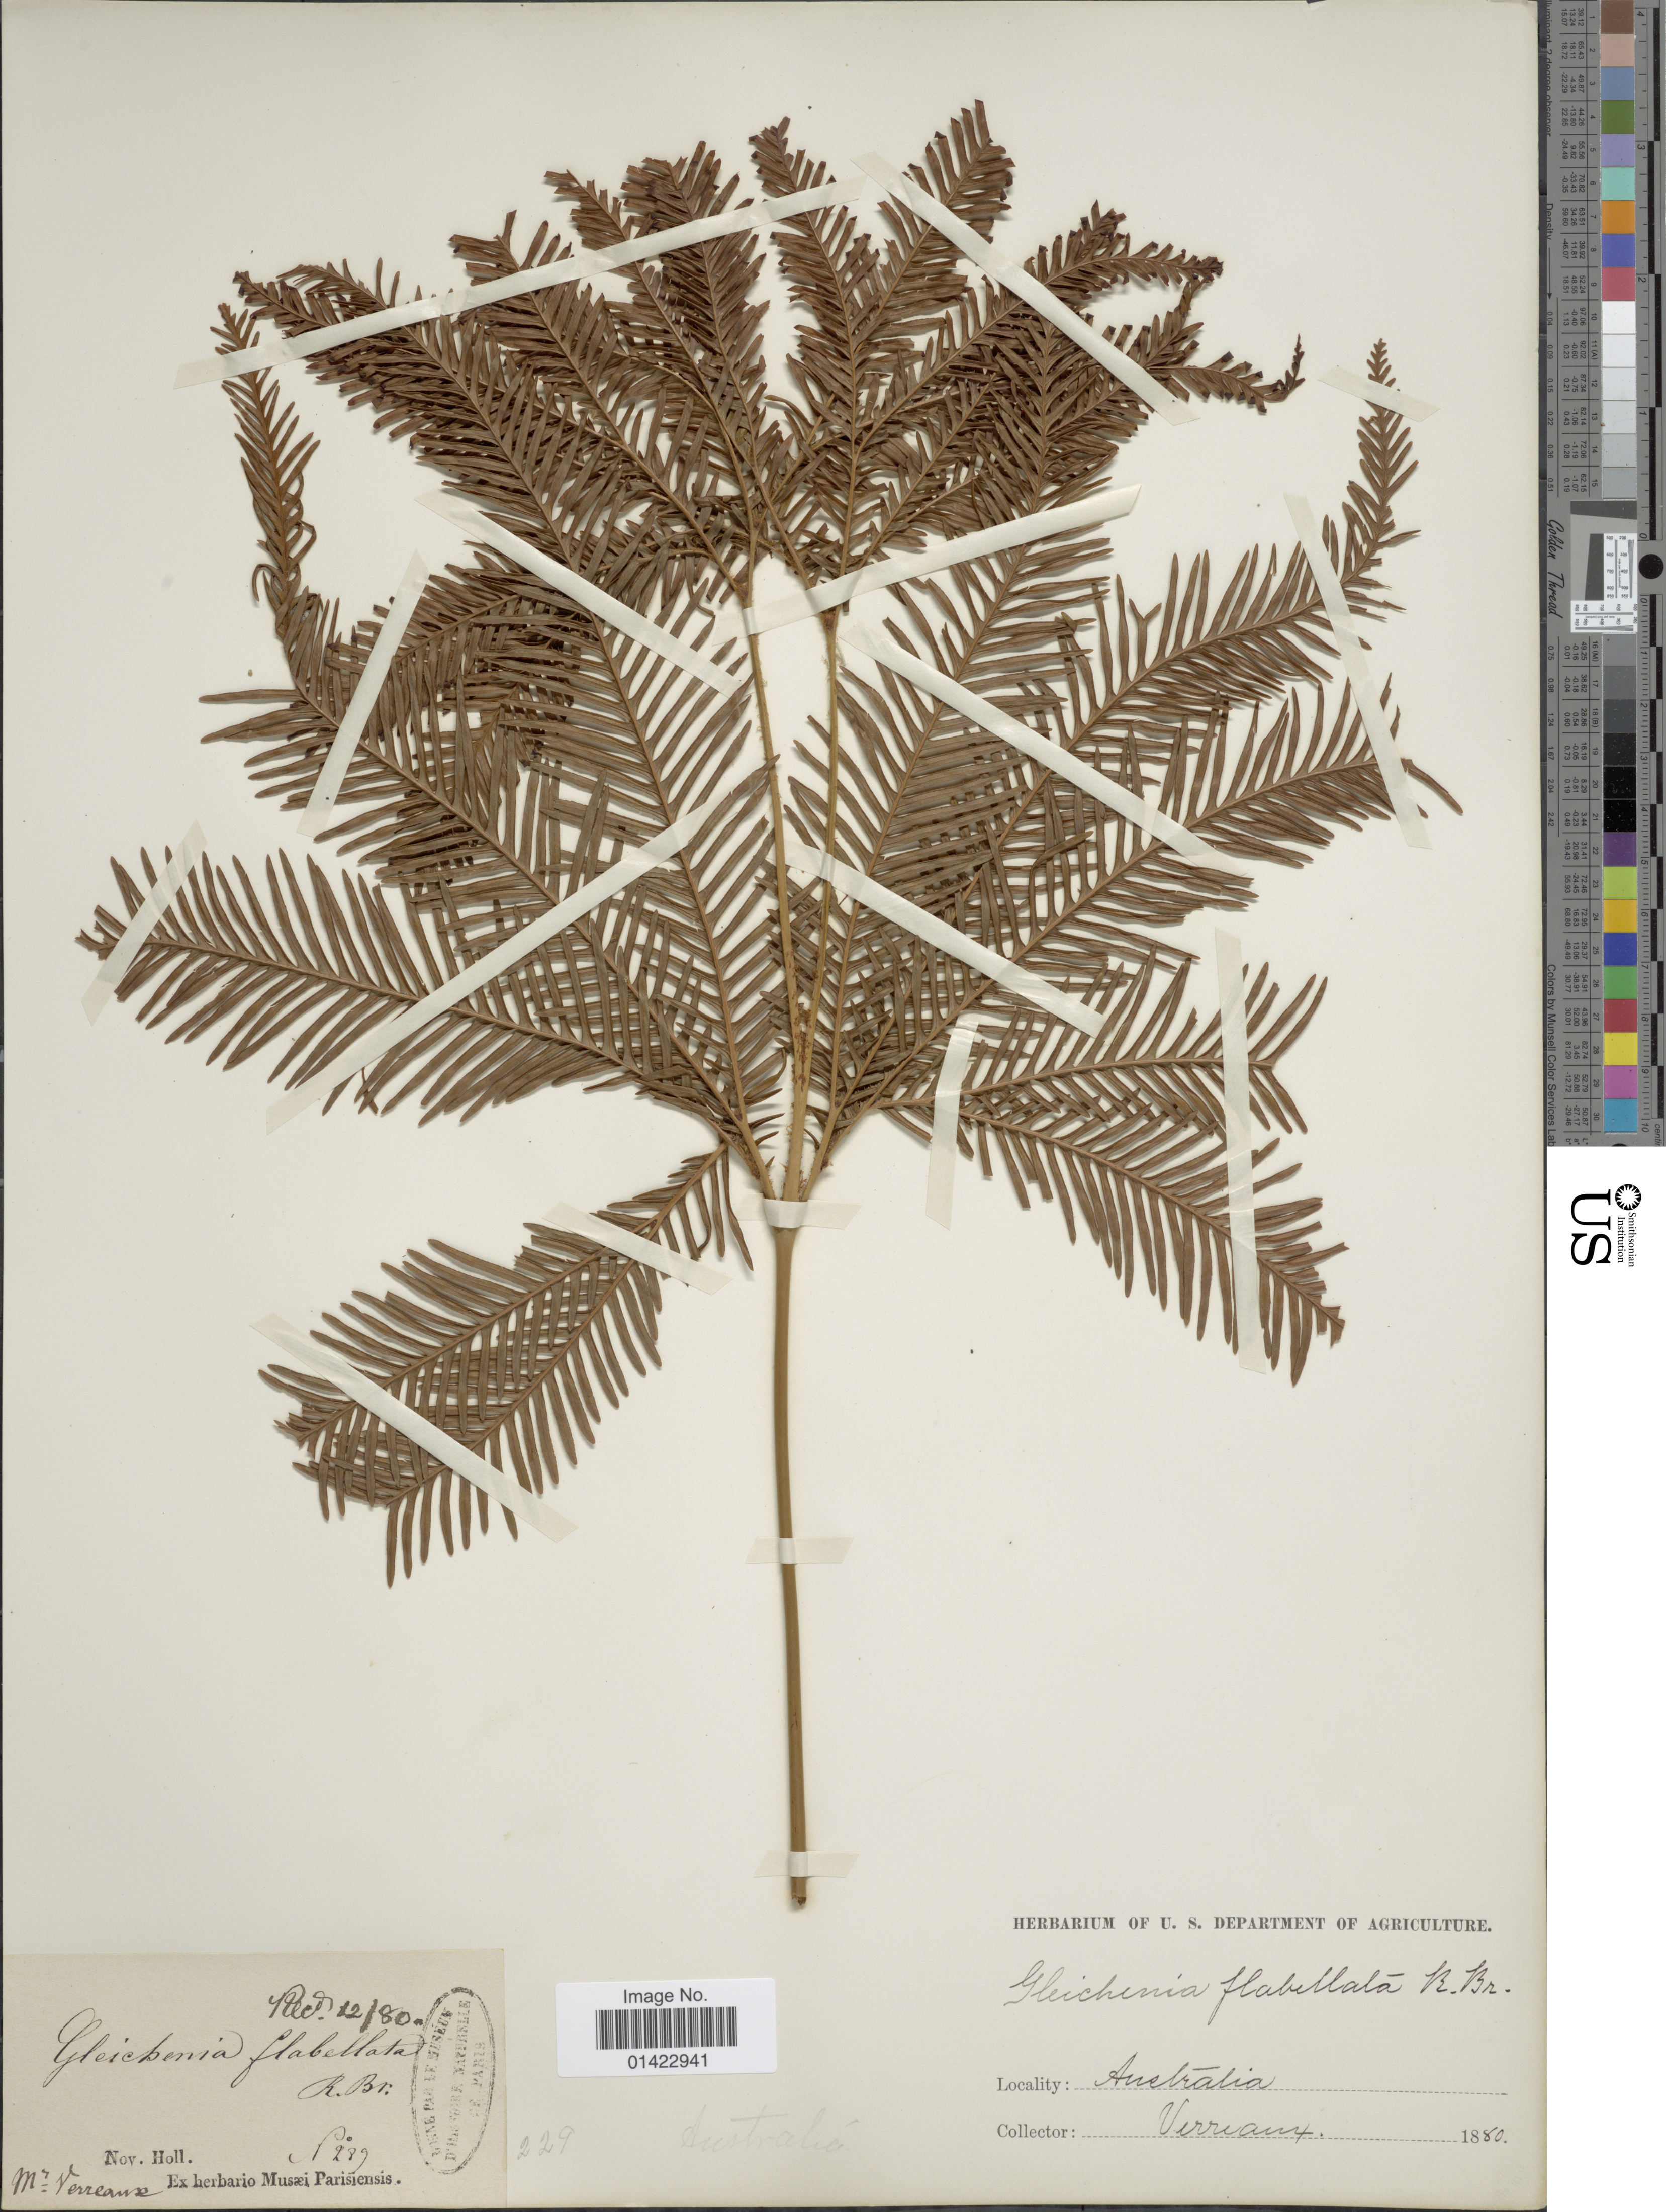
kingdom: Plantae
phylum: Tracheophyta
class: Polypodiopsida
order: Gleicheniales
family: Gleicheniaceae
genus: Sticherus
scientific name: Sticherus flabellatus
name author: (R. Br.) H. St. John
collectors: Verreaux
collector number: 289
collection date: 1880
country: Australia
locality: Nov. Holl.